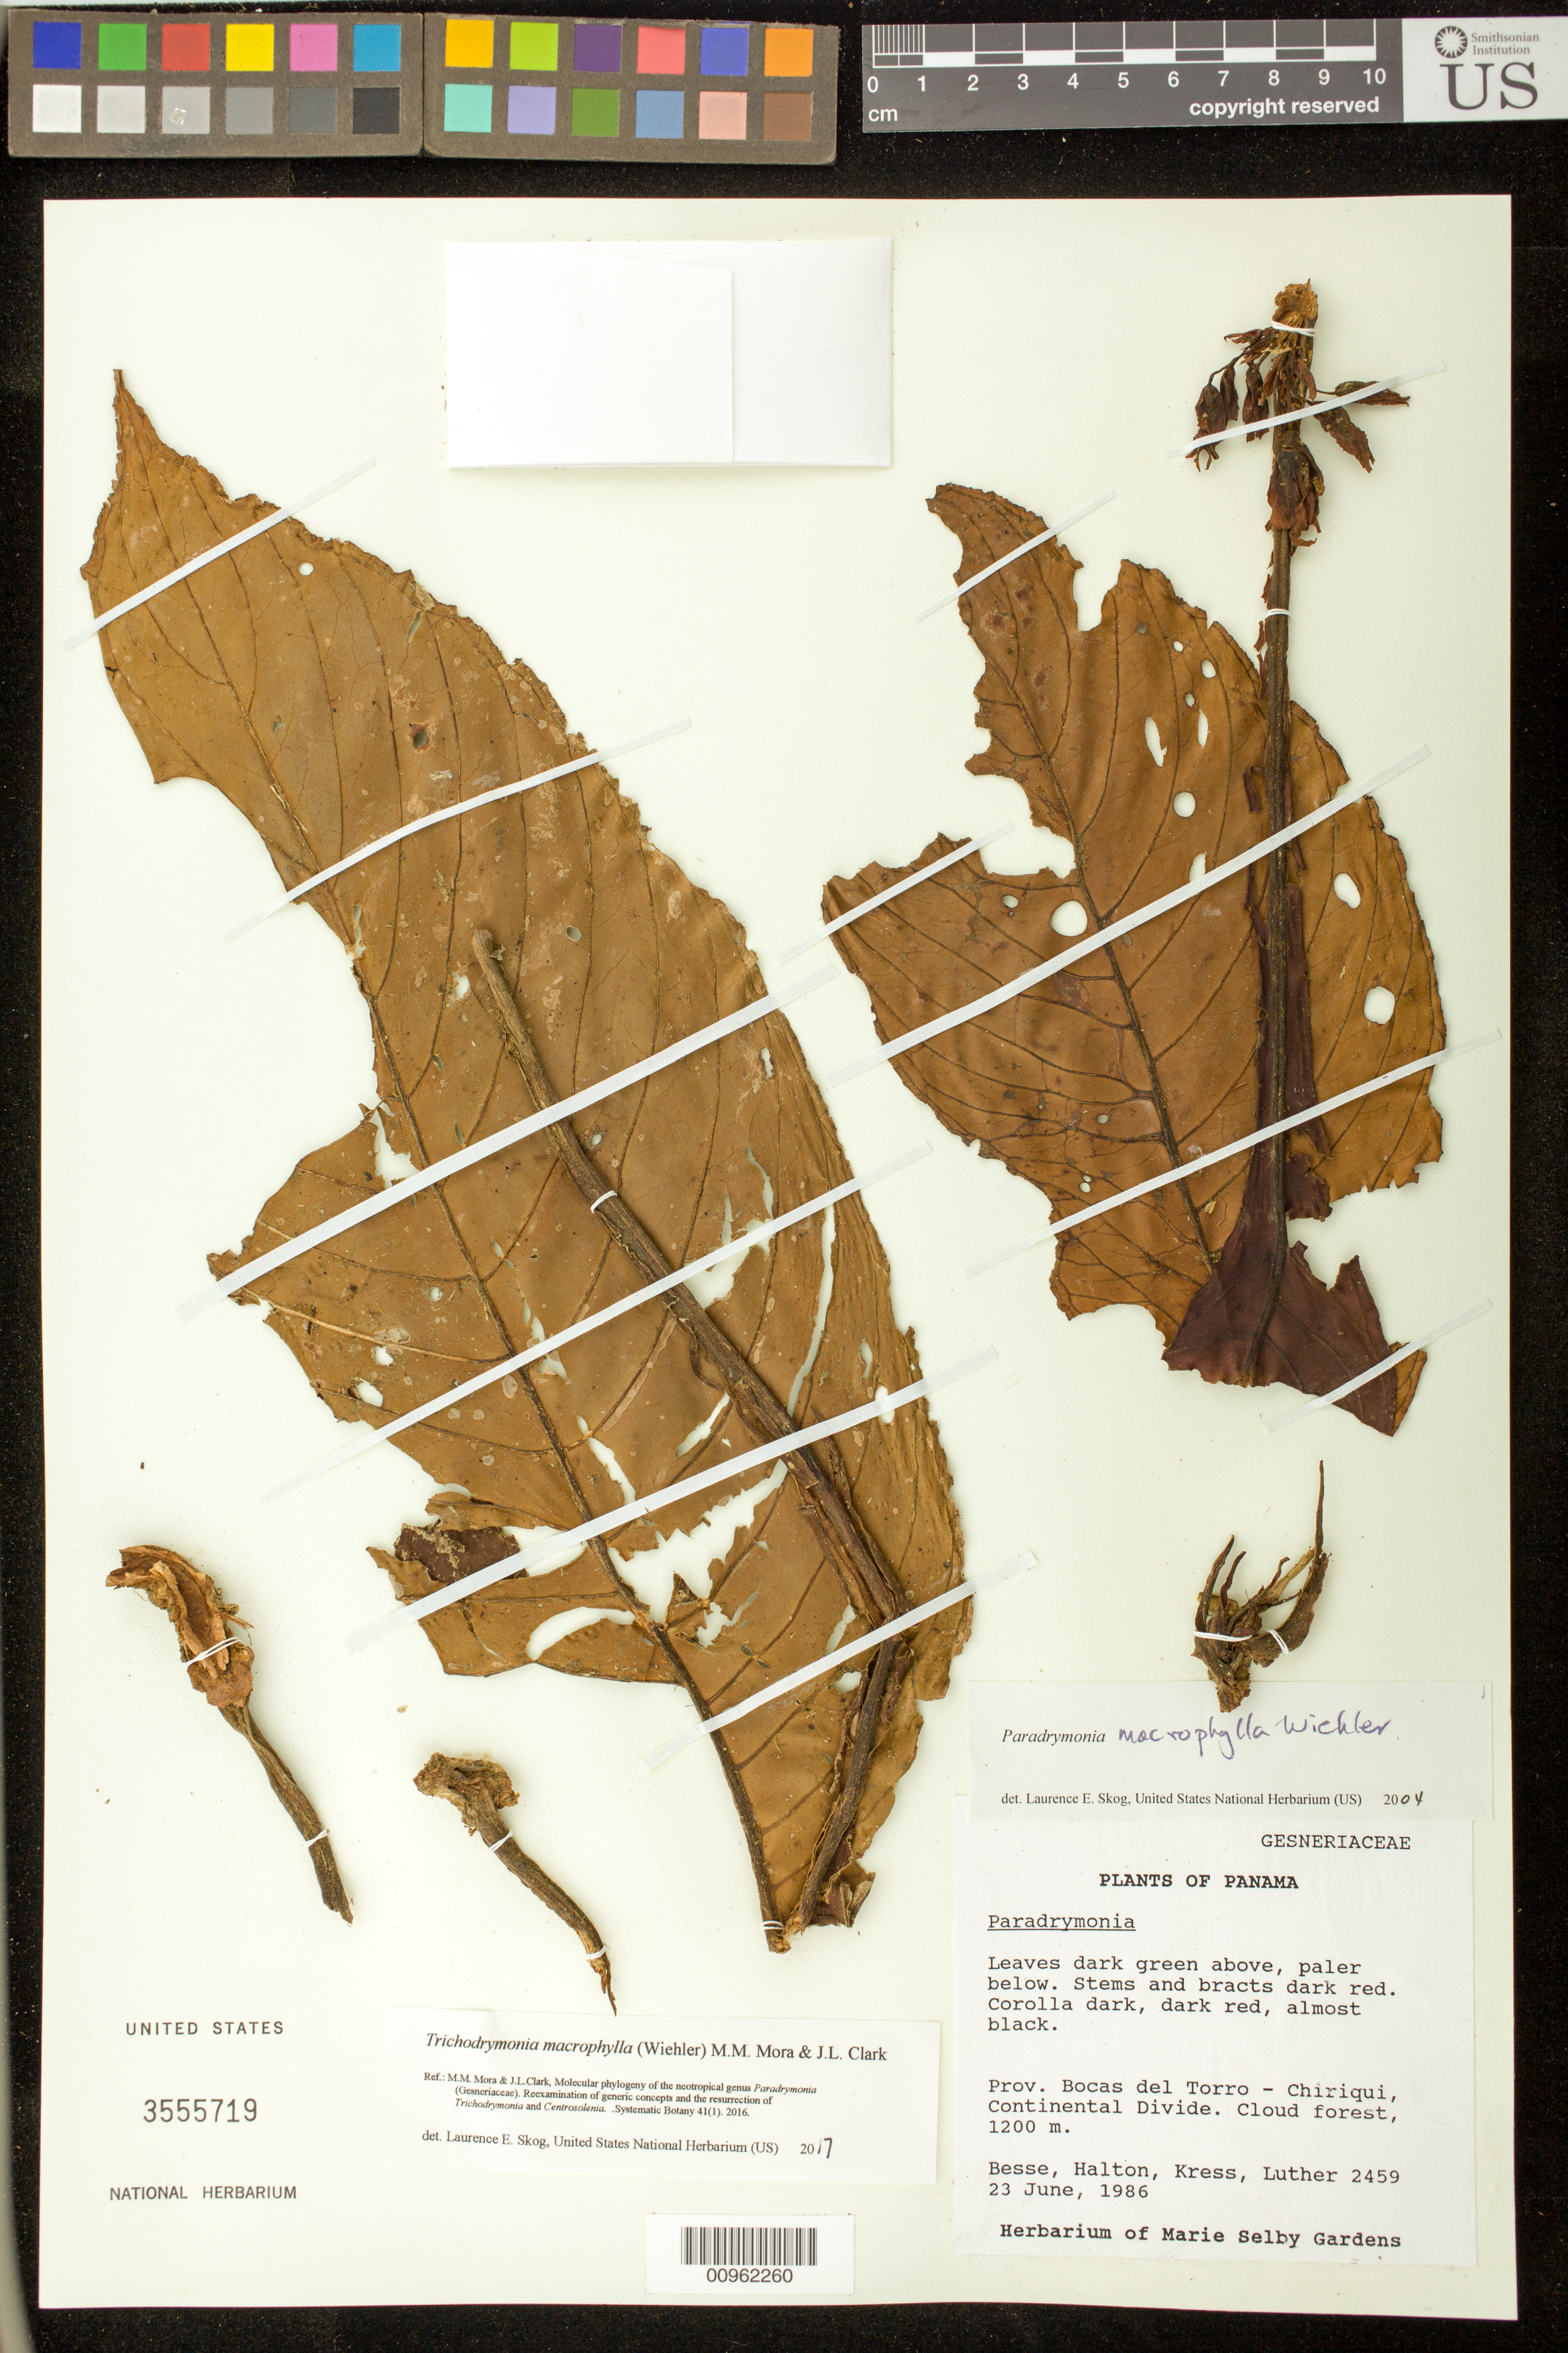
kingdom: Plantae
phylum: Tracheophyta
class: Magnoliopsida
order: Lamiales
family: Gesneriaceae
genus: Trichodrymonia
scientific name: Trichodrymonia macrophylla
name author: (Wiehler) M.M. Mora & J.L. Clark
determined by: Skog, Laurence E.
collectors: L. Besse, J. Halton, W. J. Kress & Harry E. Luther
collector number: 2459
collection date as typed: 23 Jun 1986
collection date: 1986-06-23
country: Panama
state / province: Bocas del Toro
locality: Prov. Bocas del Toro - Chiriqui, Continental Divide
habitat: Cloud forest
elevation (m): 1200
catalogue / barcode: US 3555719